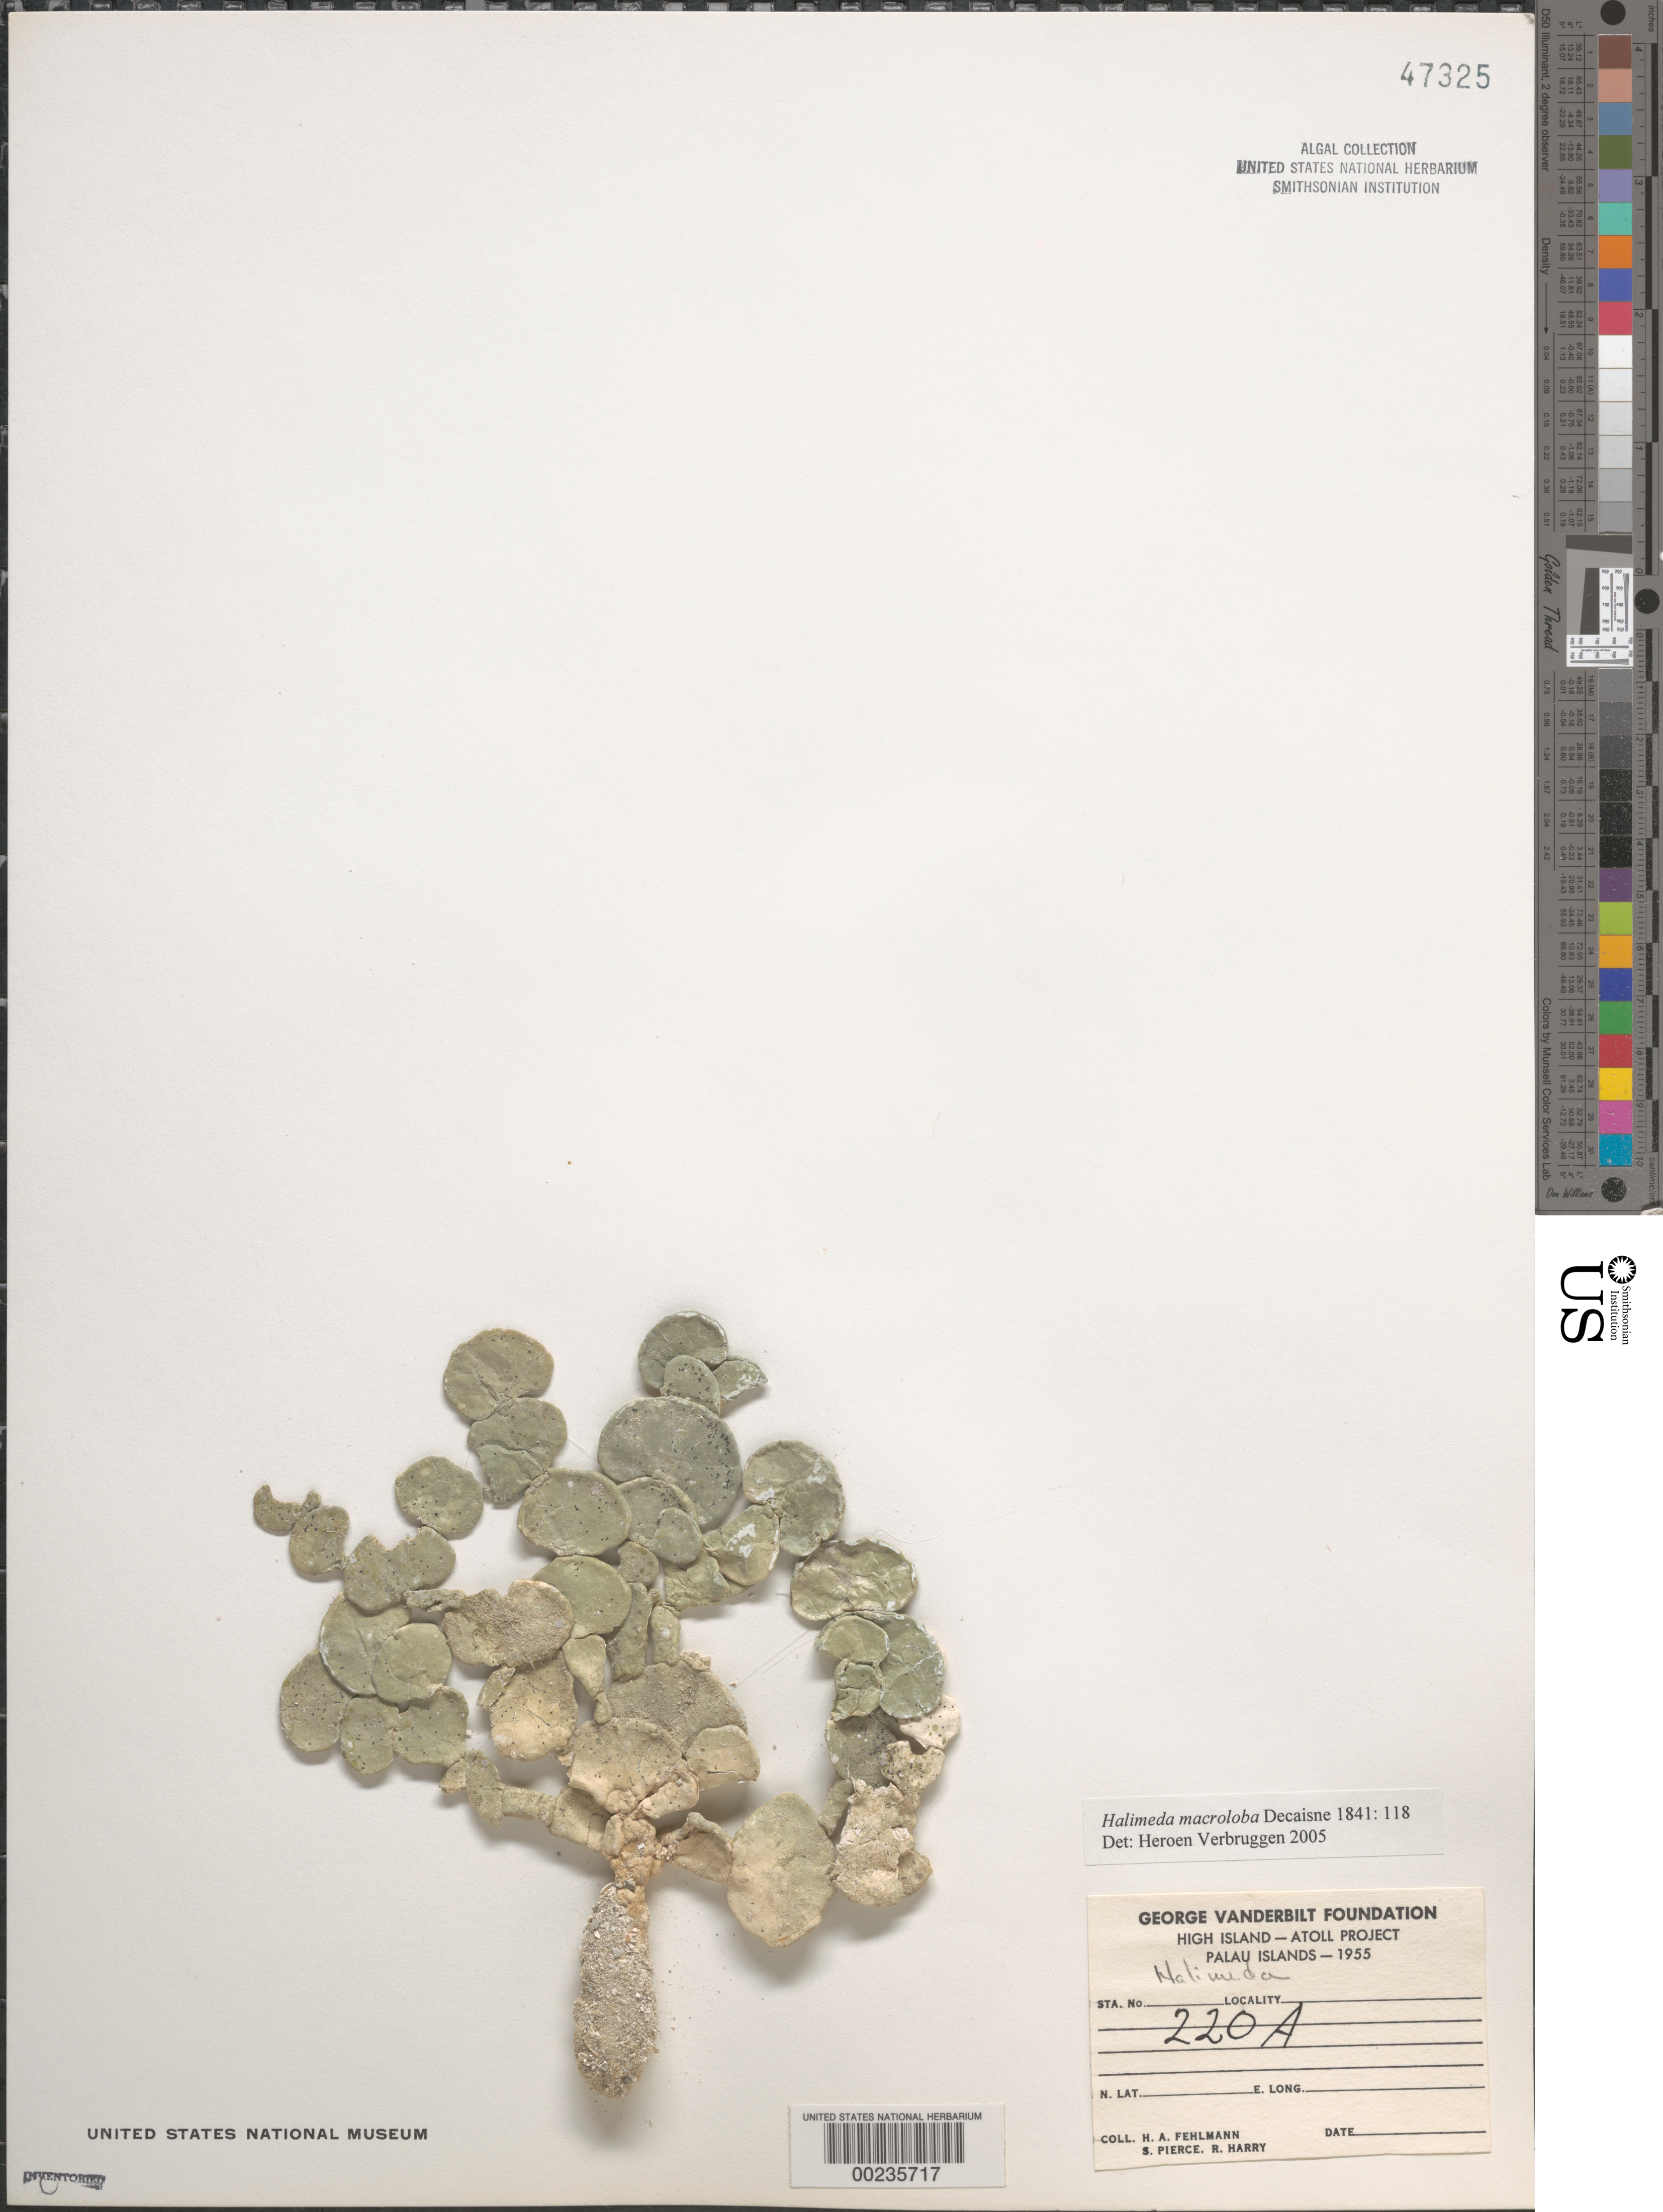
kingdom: Plantae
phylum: Chlorophyta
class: Ulvophyceae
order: Bryopsidales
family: Halimedaceae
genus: Halimeda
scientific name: Halimeda macroloba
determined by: Verbruggen, H.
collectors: H. Fehlmann, S. Pierce & R. Harry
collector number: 220a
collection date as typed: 1955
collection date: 1955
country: Palau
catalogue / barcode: US 47325